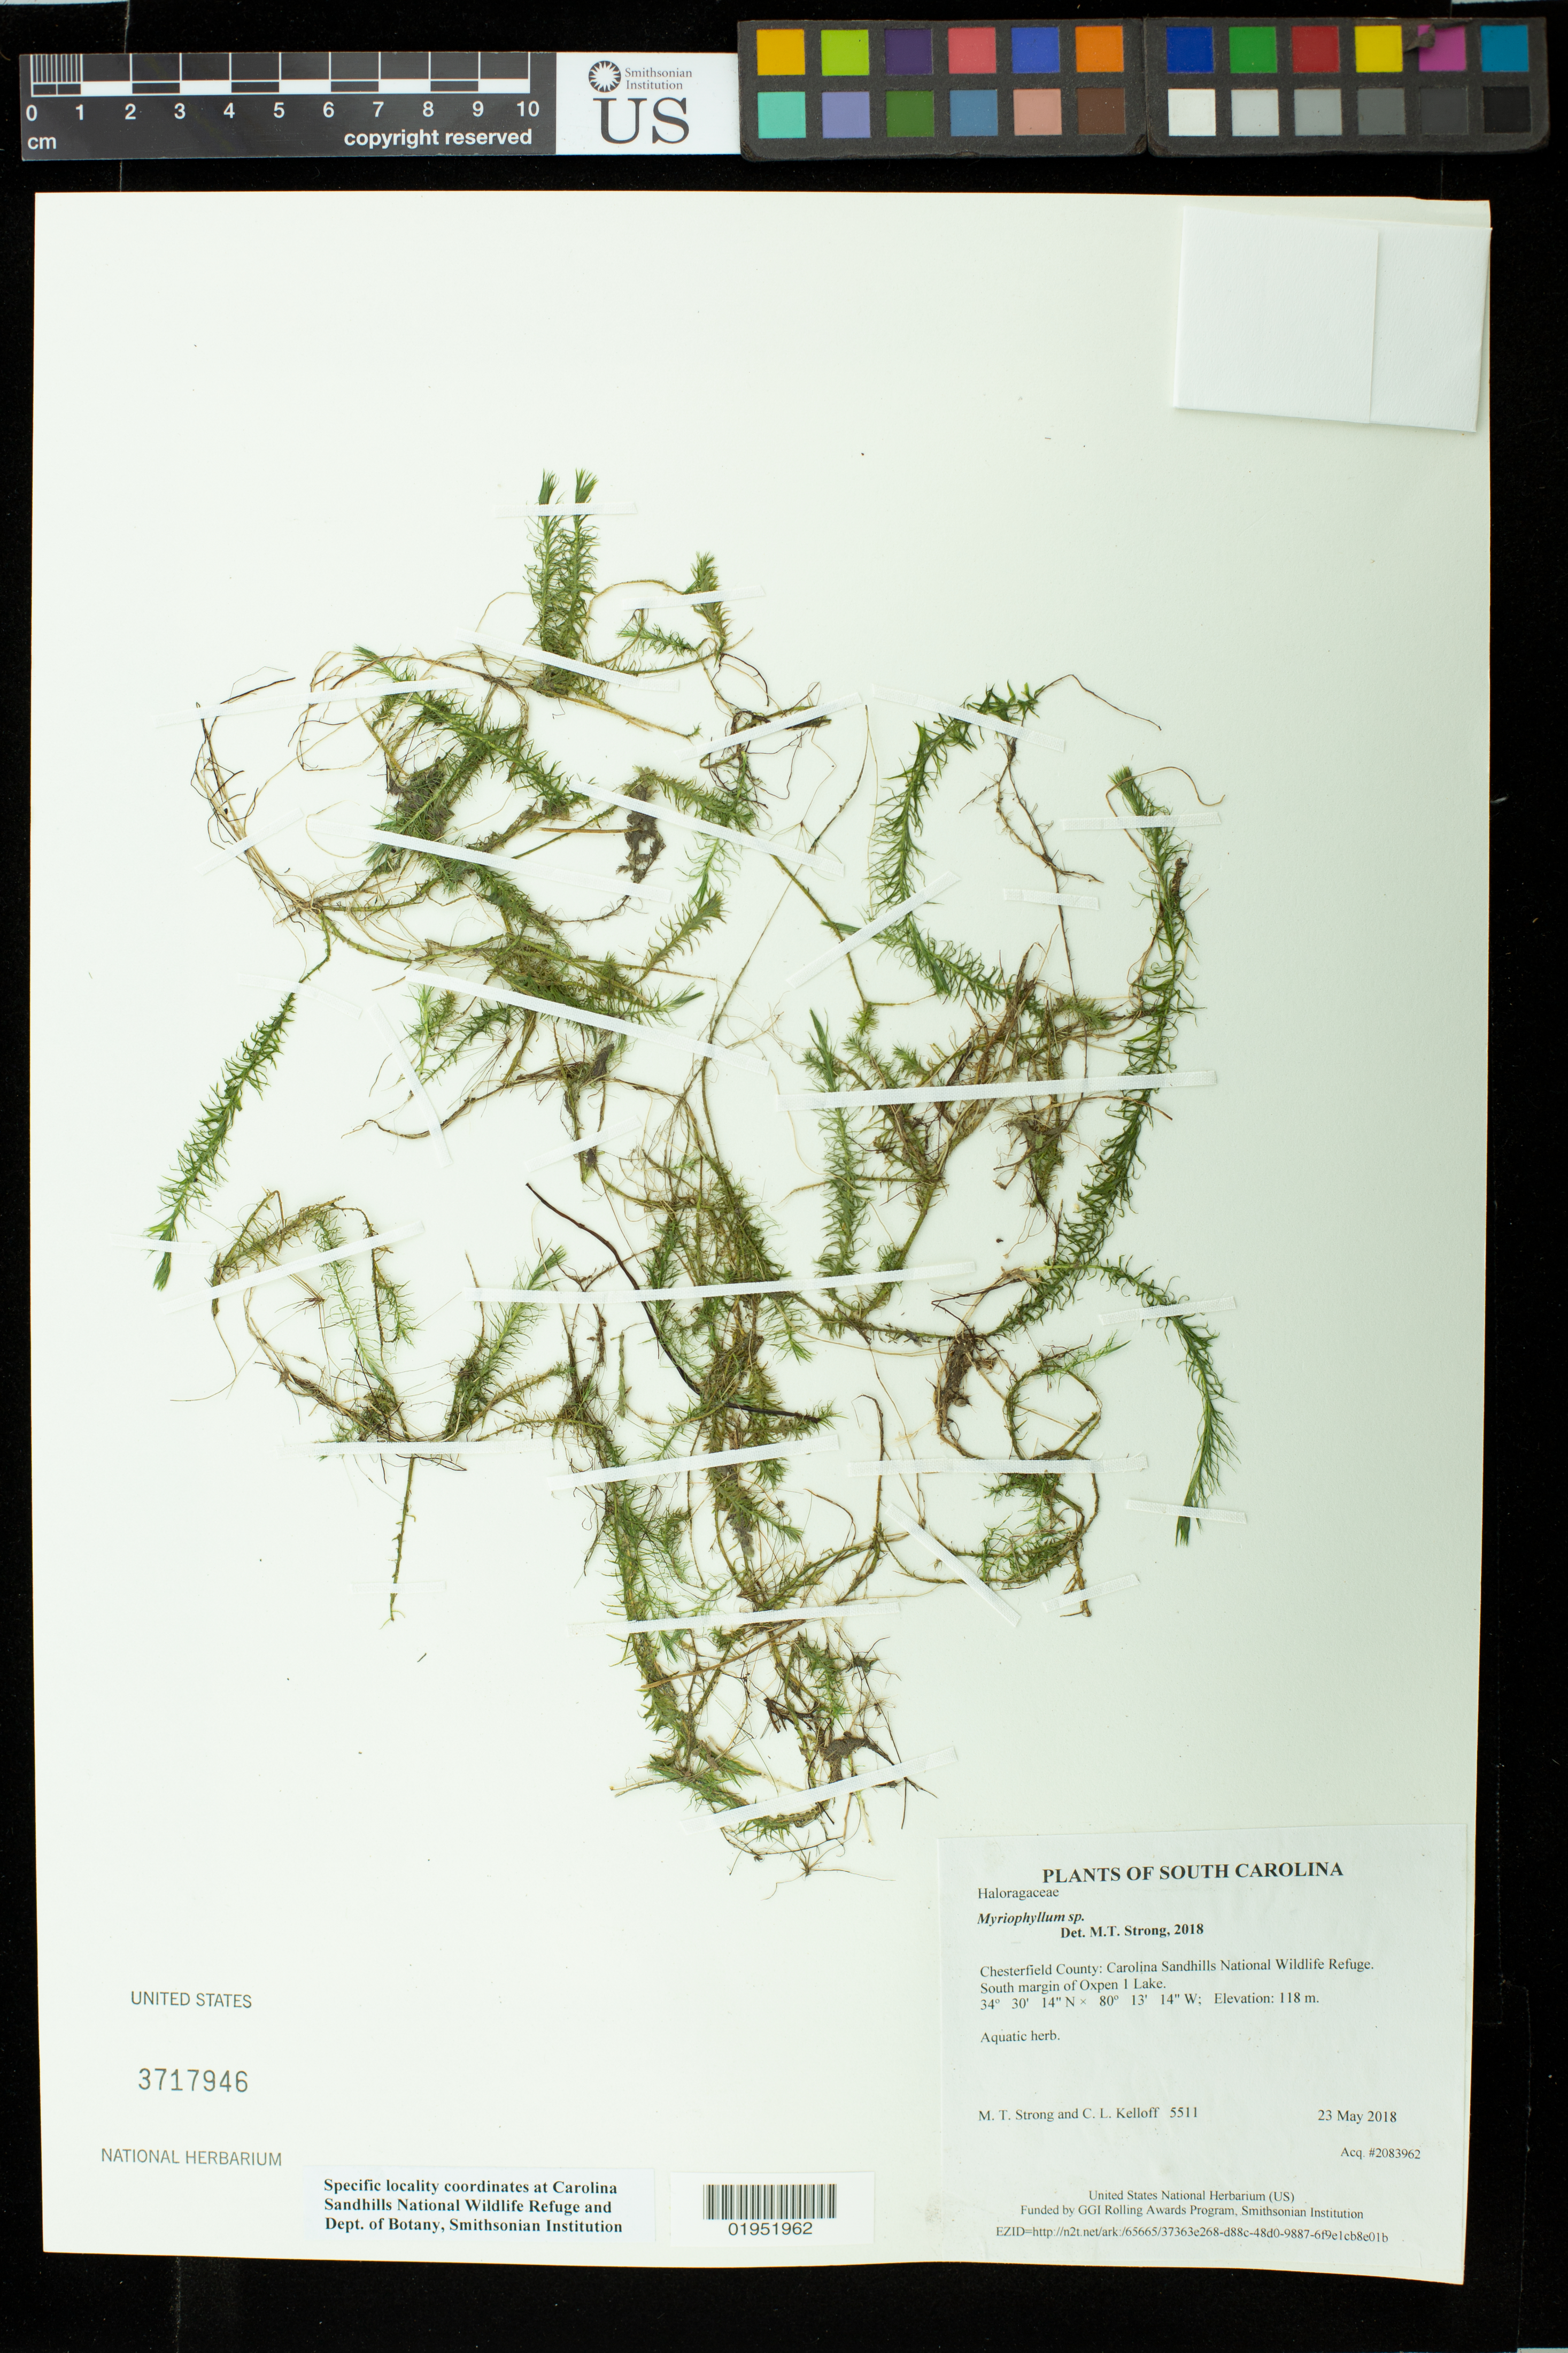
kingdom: Plantae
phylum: Tracheophyta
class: Magnoliopsida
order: Saxifragales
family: Haloragaceae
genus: Myriophyllum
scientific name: Myriophyllum sp.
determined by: Strong, Mark T., (BOT), Smithsonian Institution - National Museum of Natural History (UNITED STATES)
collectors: M. T. Strong & C. L. Kelloff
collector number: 5511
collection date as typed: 23 May 2018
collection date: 2018-05-23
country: United States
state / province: South Carolina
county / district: Chesterfield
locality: Carolina Sandhills National Wildlife Refuge. South margin of Oxpen 1 Lake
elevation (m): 118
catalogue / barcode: US 3717946